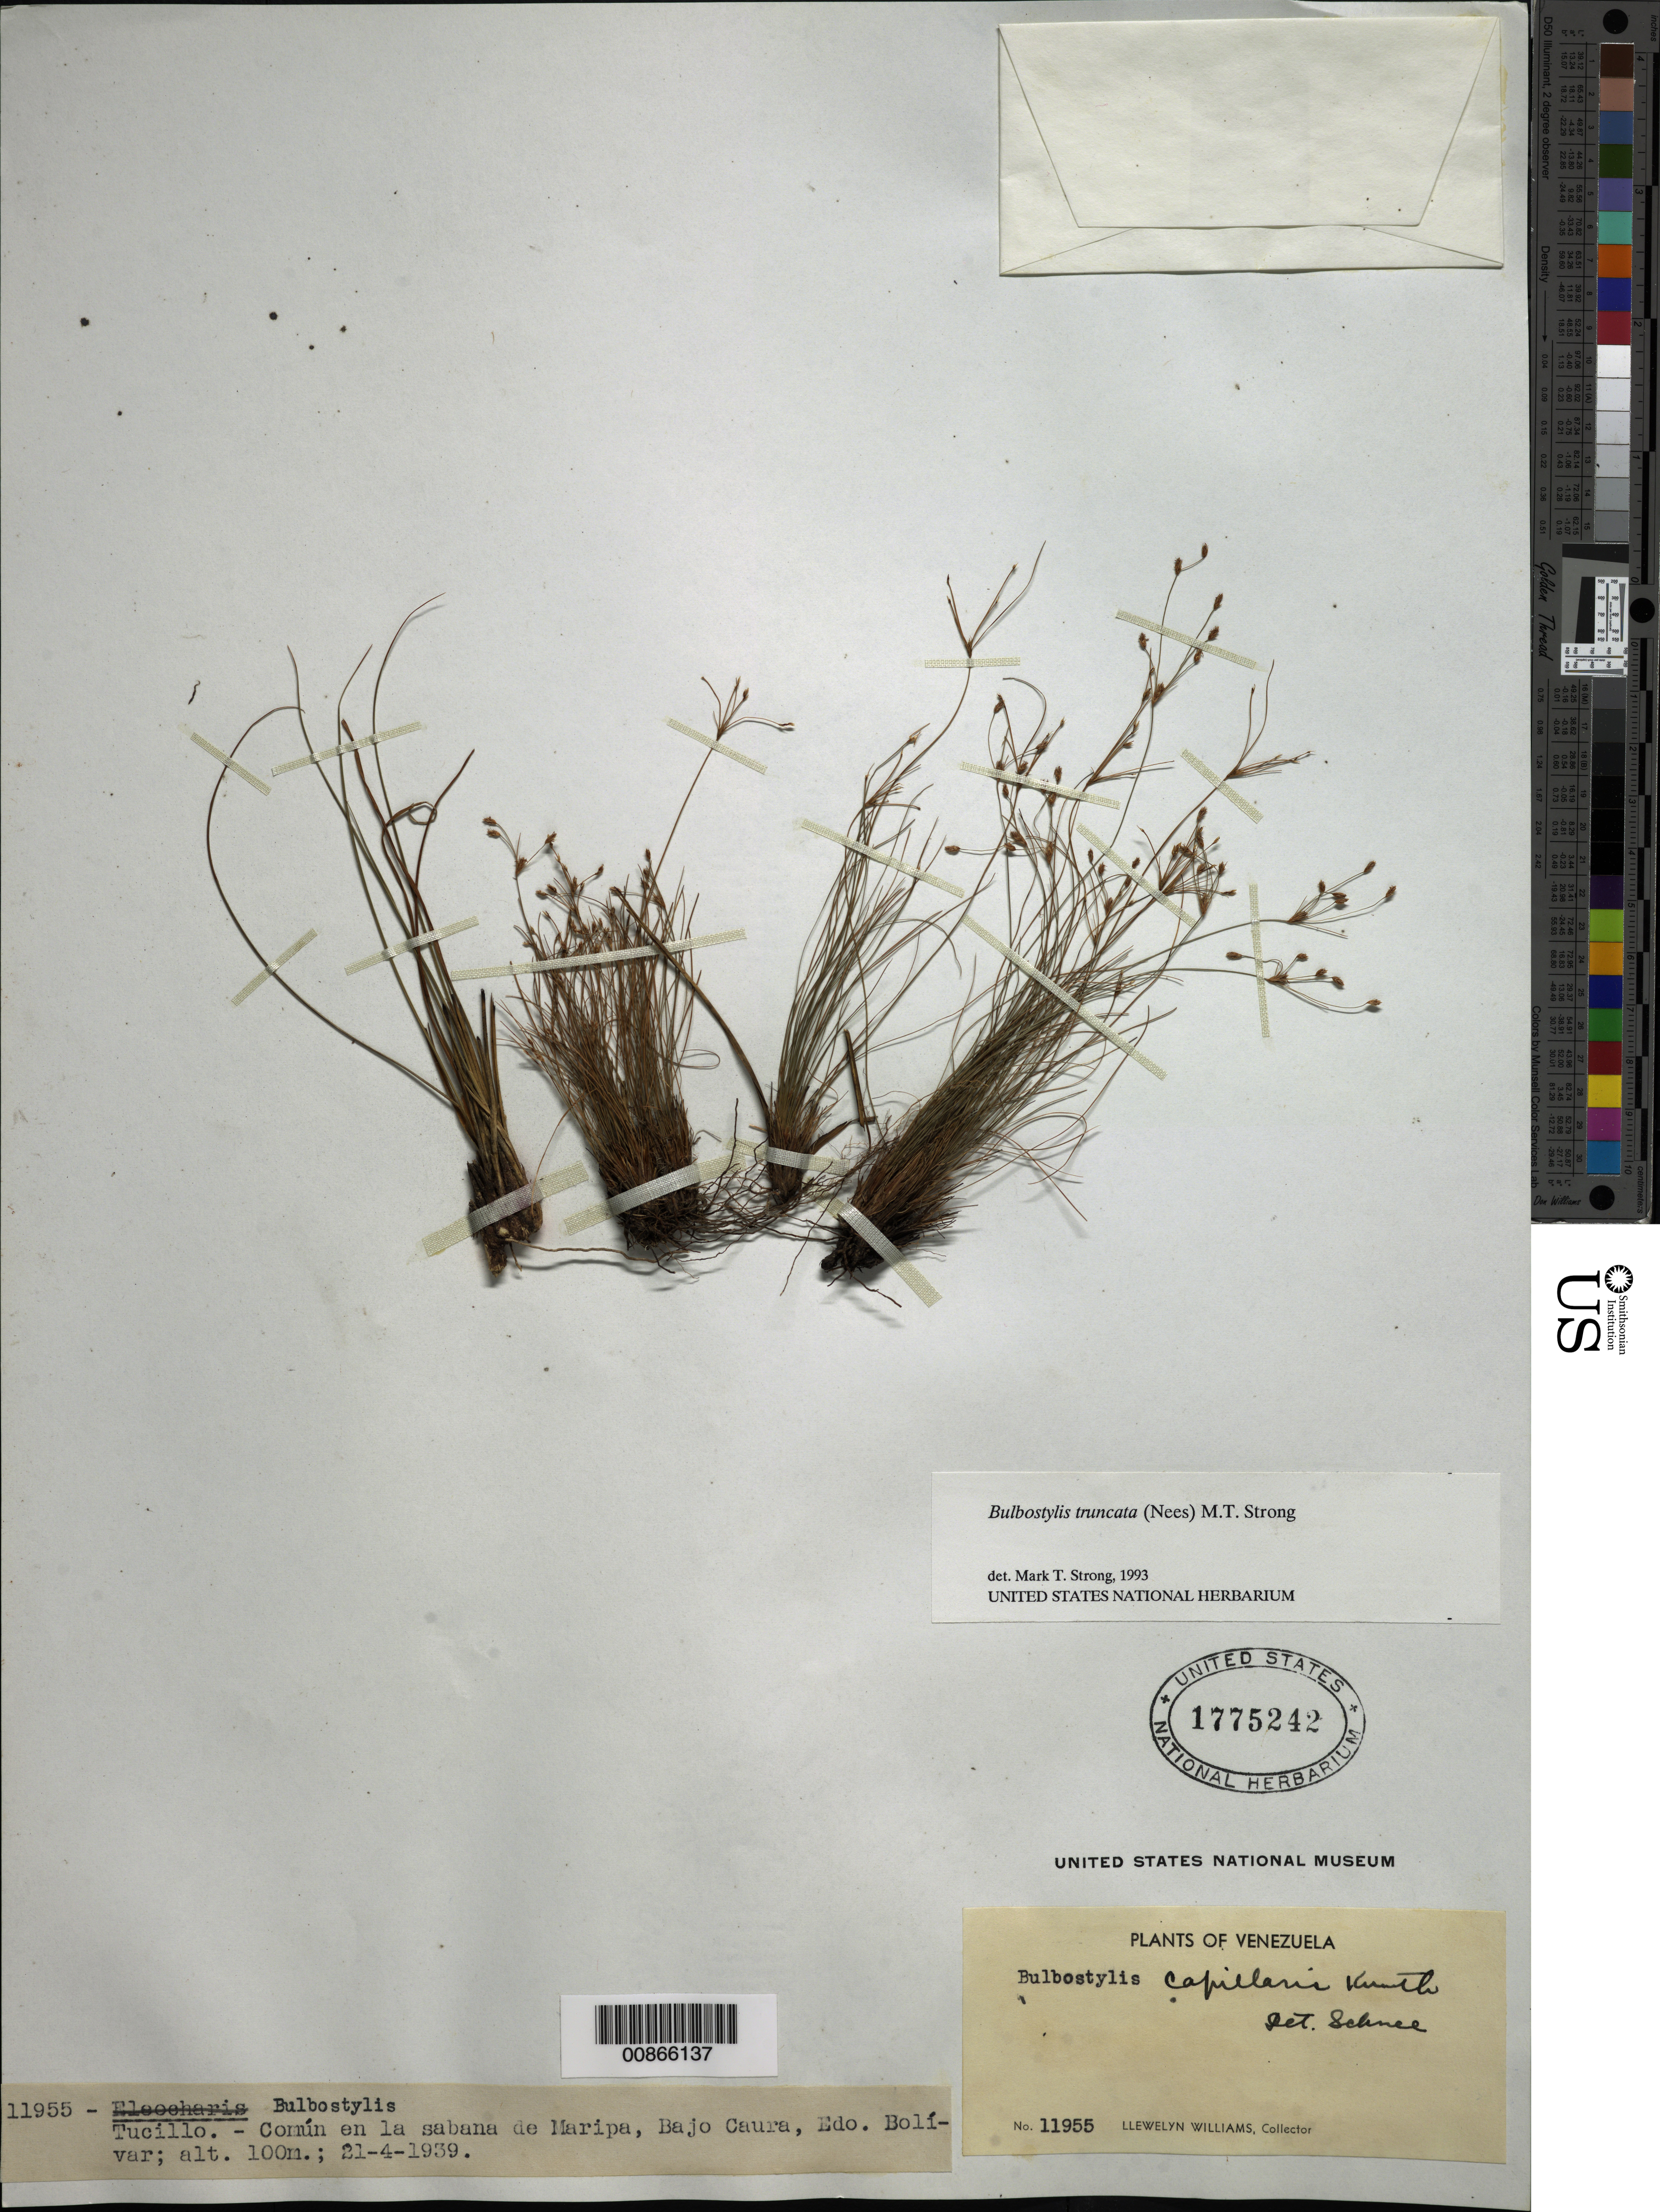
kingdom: Plantae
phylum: Tracheophyta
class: Liliopsida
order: Poales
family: Cyperaceae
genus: Bulbostylis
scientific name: Bulbostylis truncata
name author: (Nees) M.T. Strong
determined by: Strong, M. T., (US), Smithsonian Institution - National Museum of Natural History (UNITED STATES)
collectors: Ll. Williams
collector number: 11955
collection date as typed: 21-Apr-39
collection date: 1939-04-21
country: Venezuela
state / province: Bolívar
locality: Maripa, Bajo Caura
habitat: Savanna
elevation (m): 100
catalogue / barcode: US 1775242